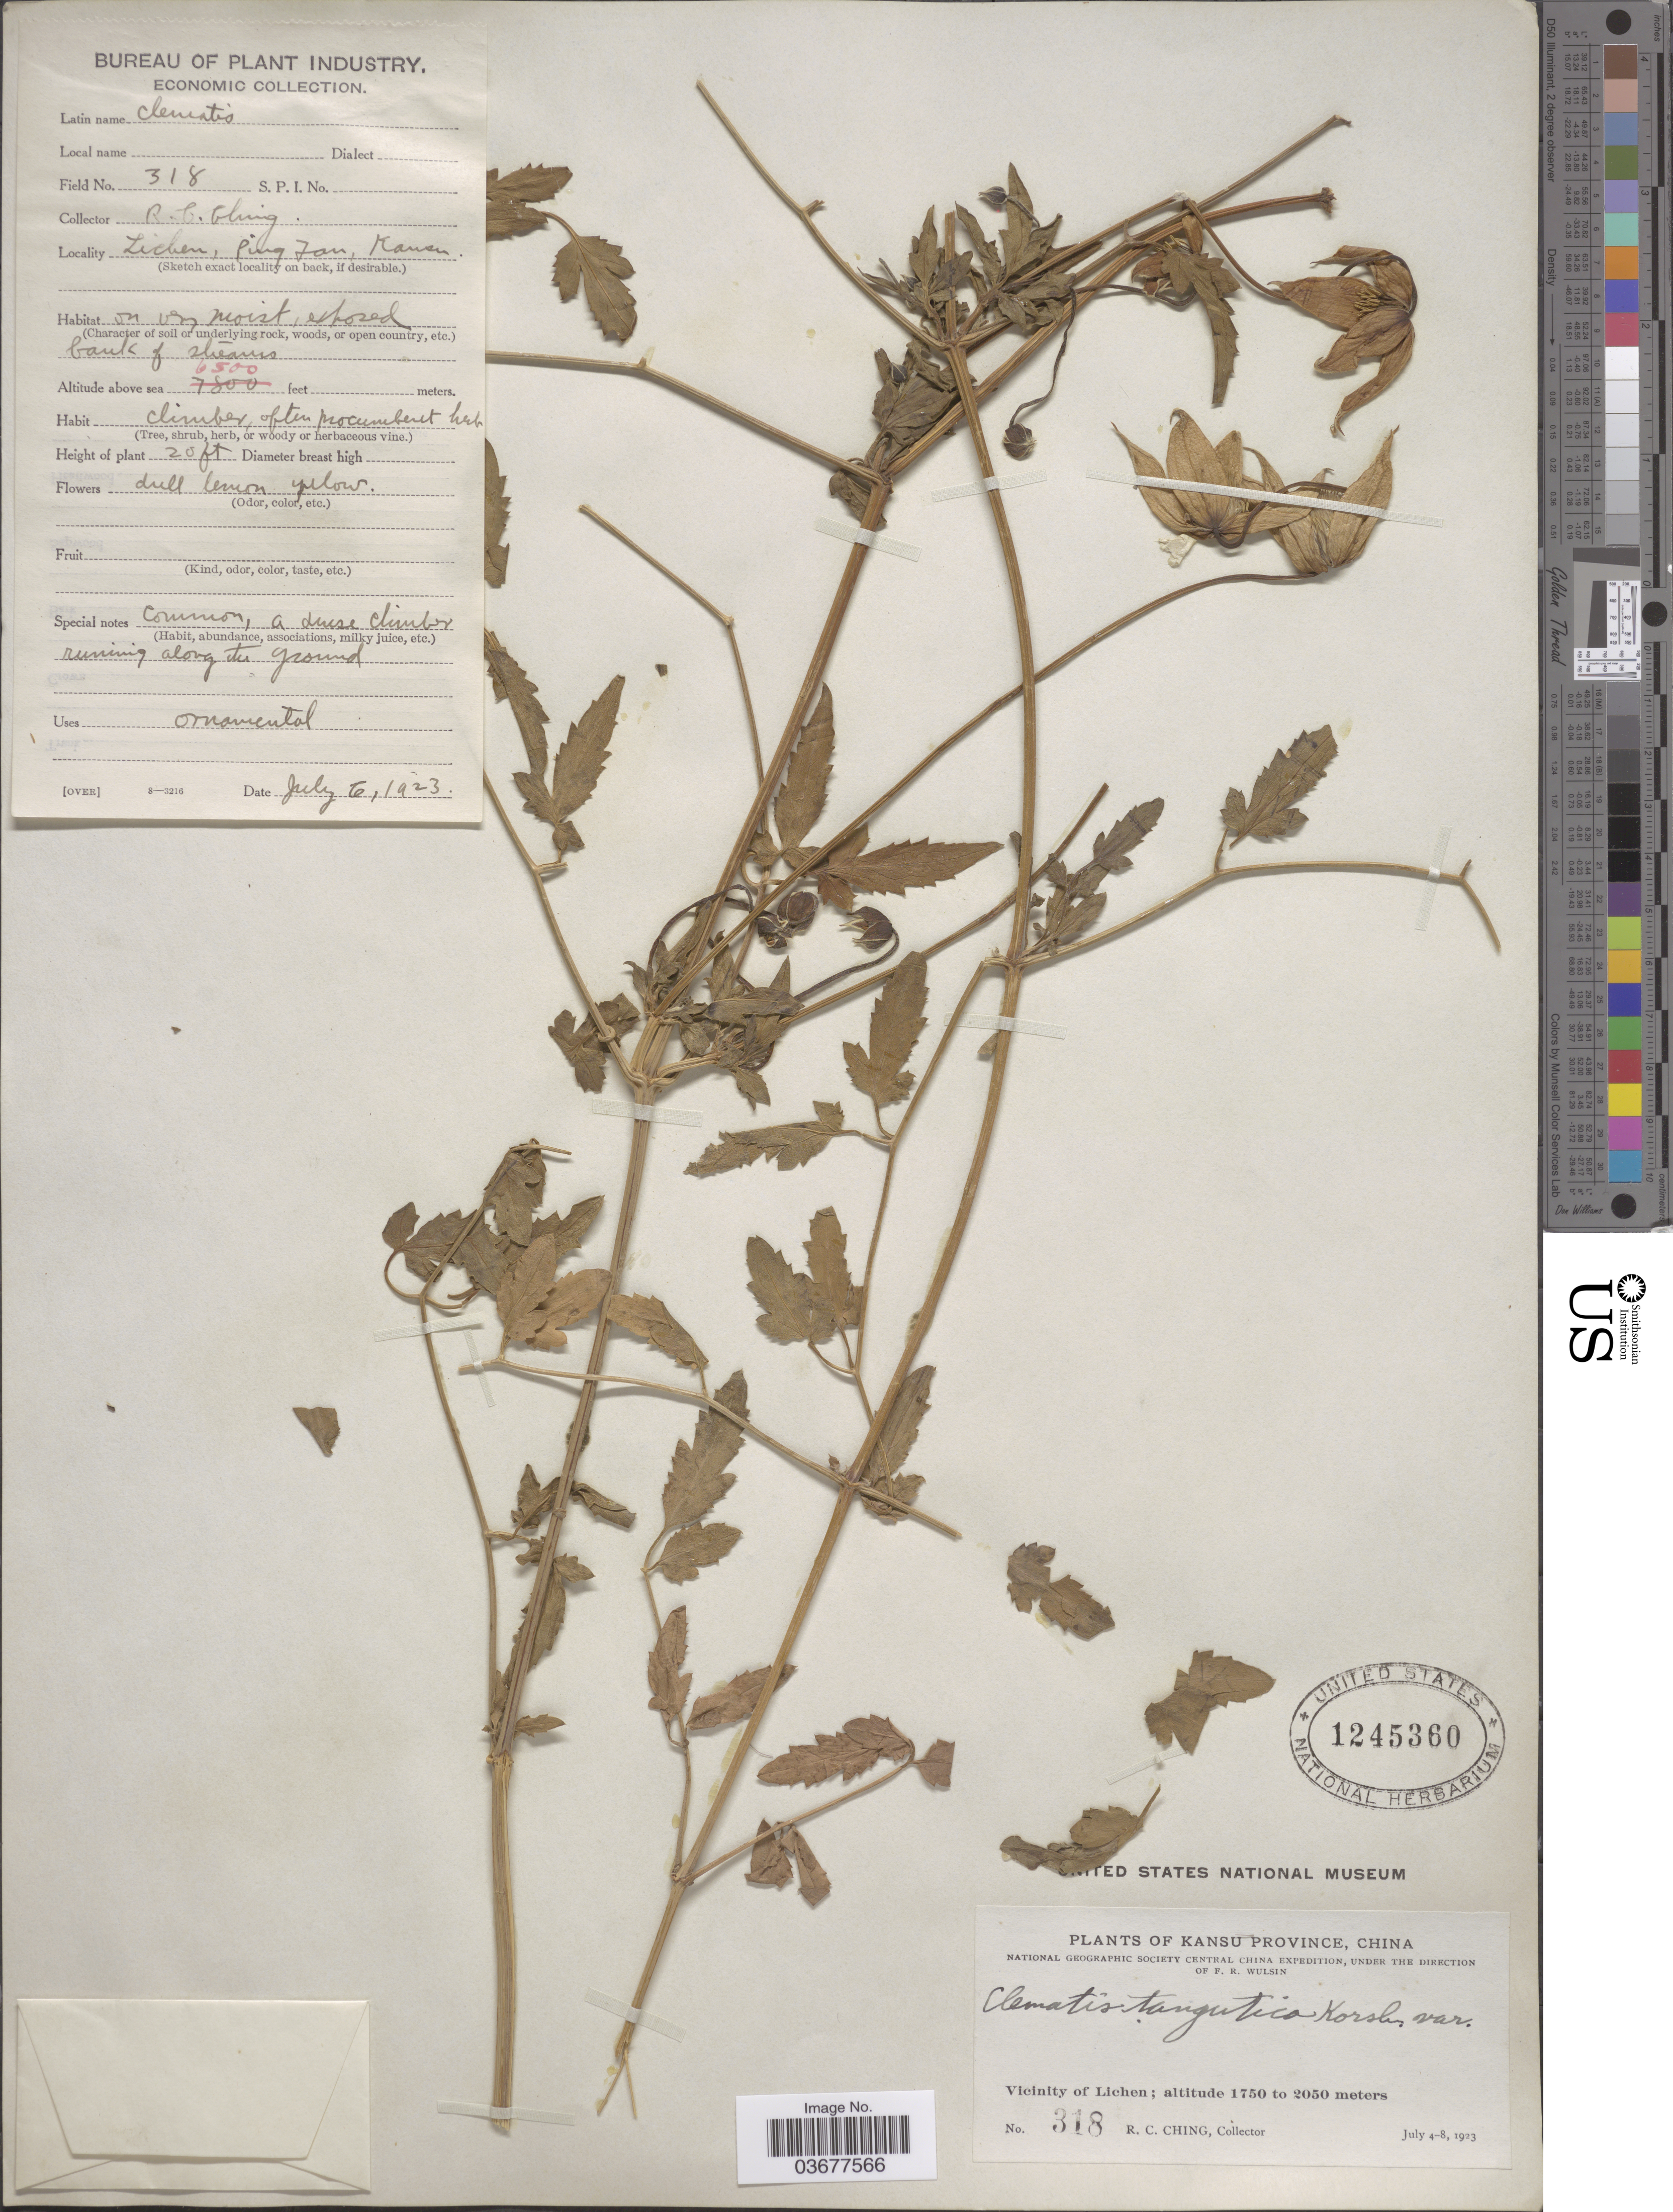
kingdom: Plantae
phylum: Tracheophyta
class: Magnoliopsida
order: Ranunculales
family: Ranunculaceae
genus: Clematis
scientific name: Clematis tangutica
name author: (Maxim.) Korsh.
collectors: R. C. Ching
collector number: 318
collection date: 1923-07-06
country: China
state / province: Gansu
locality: Kansu Province. Vicinity of Lichen. Ping Fan.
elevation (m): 1981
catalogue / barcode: US 1245360